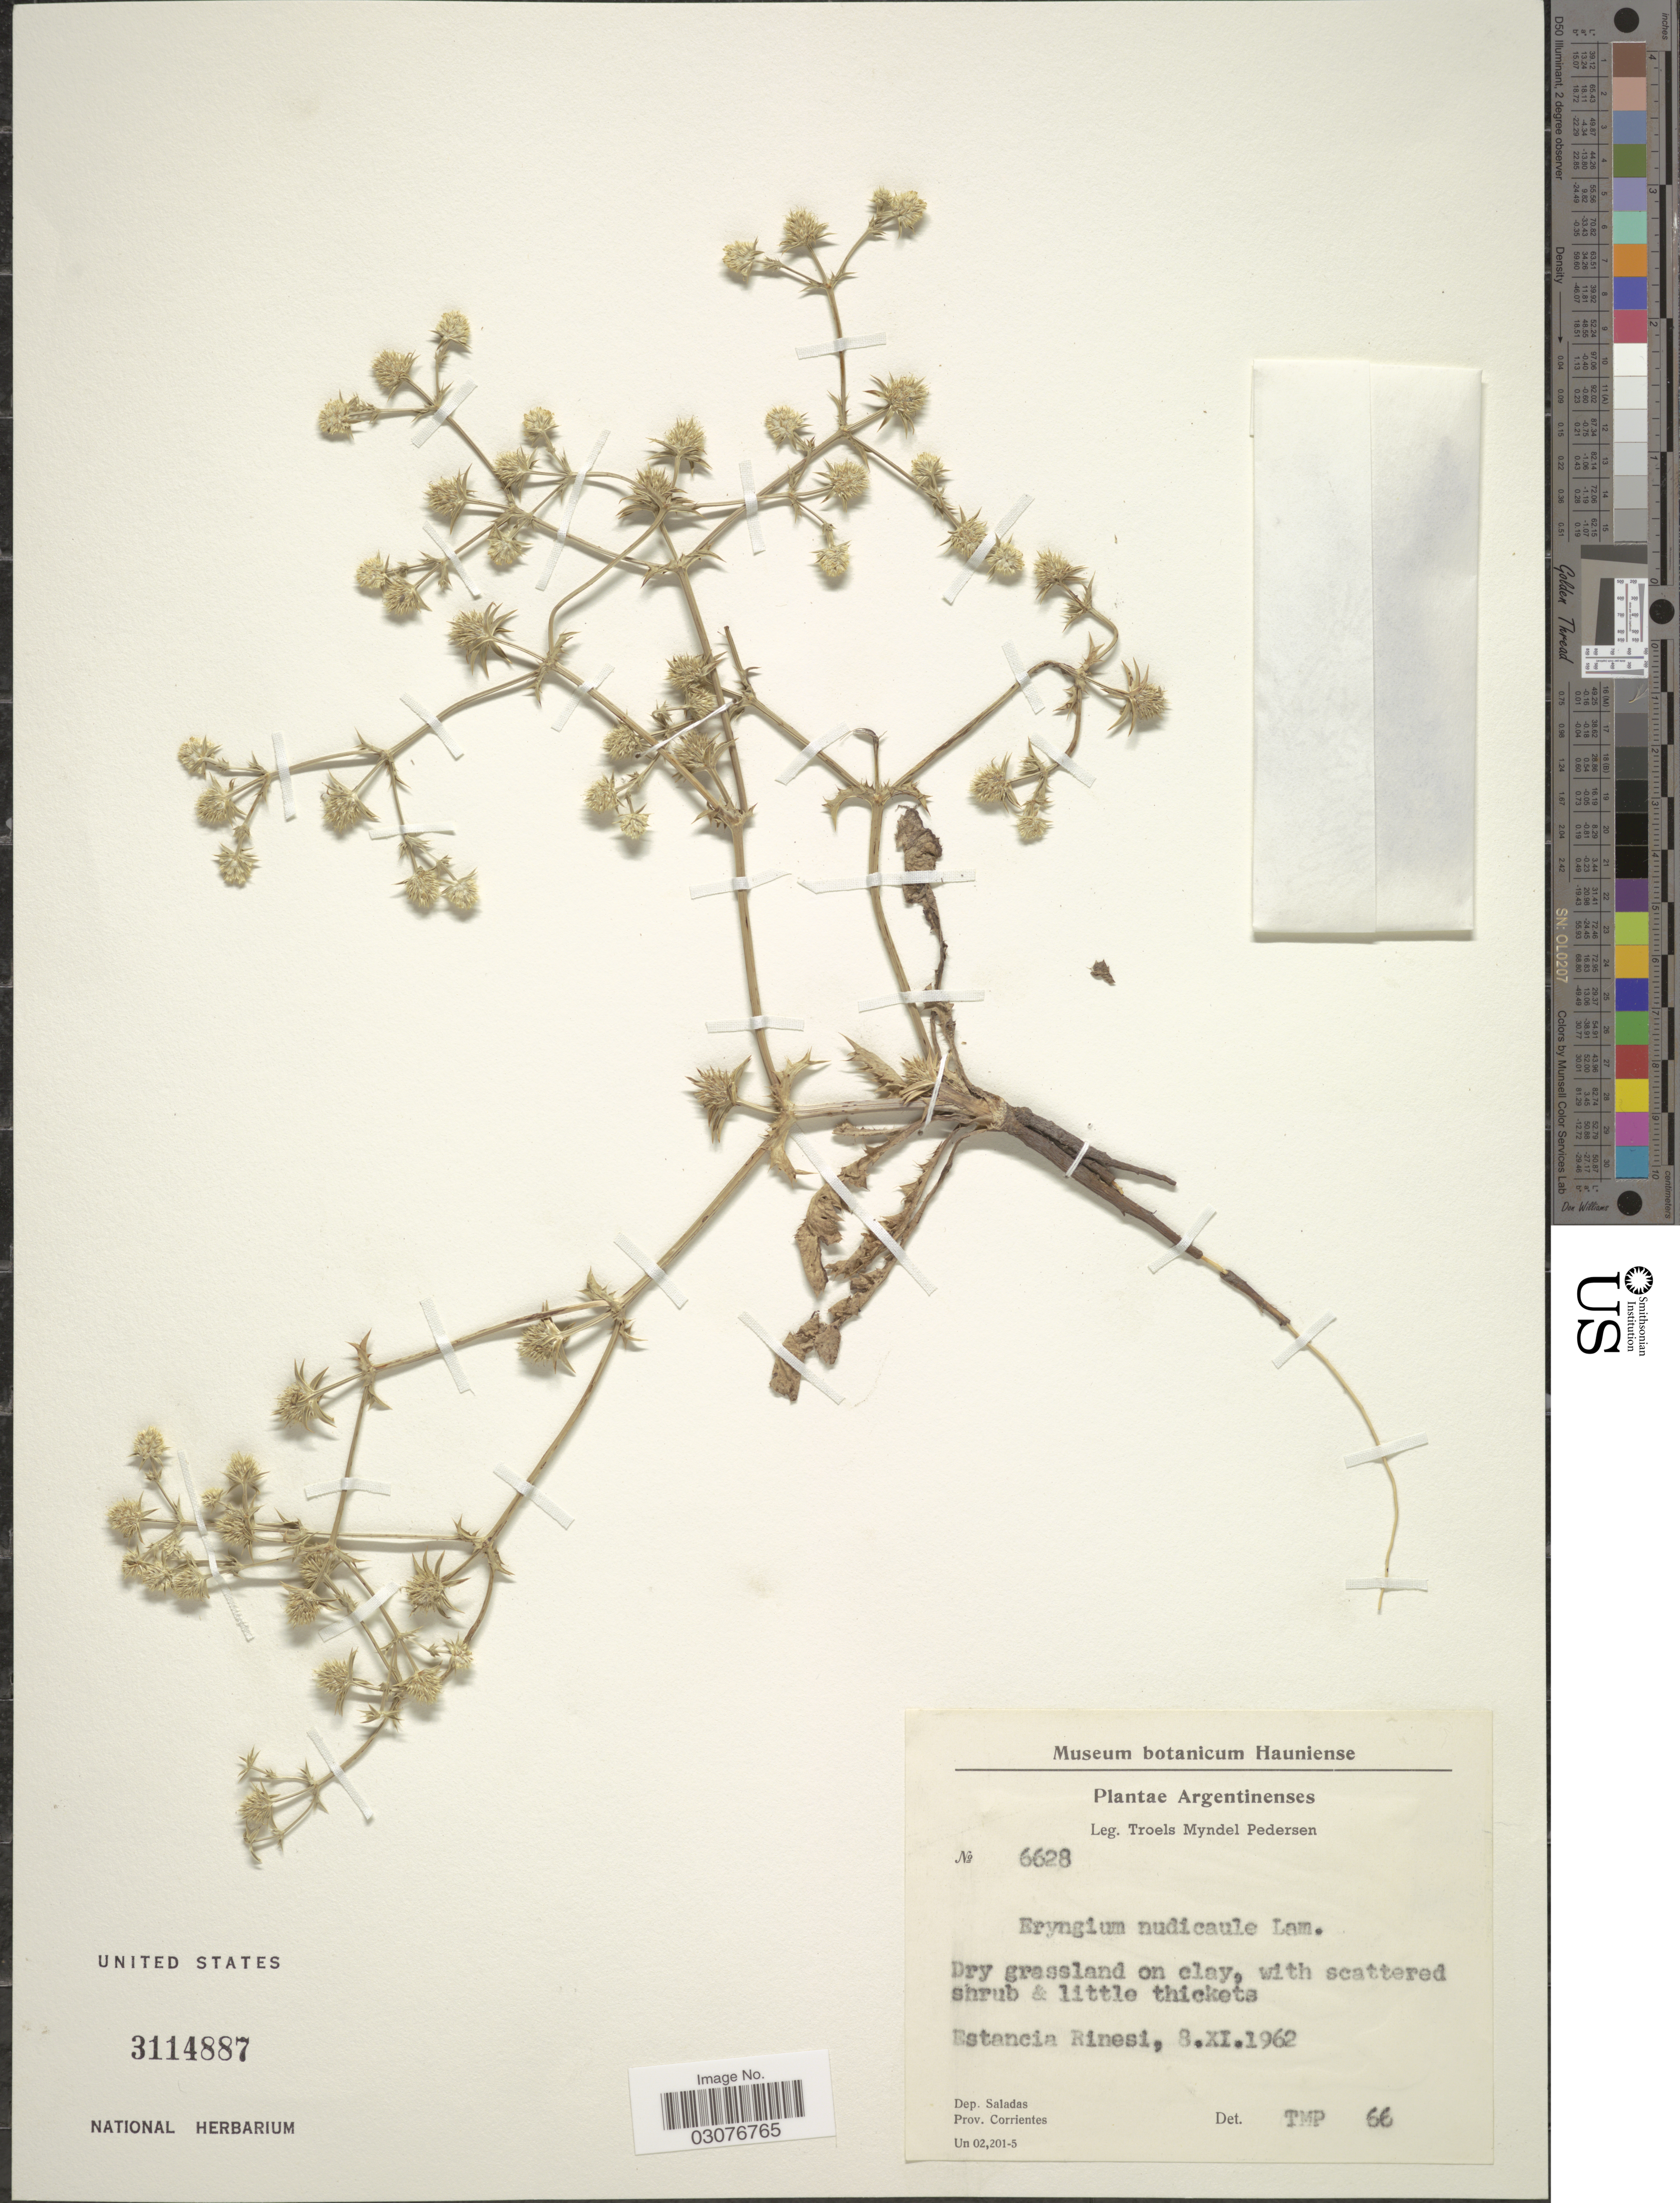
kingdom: Plantae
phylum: Tracheophyta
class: Magnoliopsida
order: Apiales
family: Apiaceae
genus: Eryngium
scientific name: Eryngium nudicaule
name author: Lam.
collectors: T. Pederson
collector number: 6628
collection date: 1962-11-08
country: Argentina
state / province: Corrientes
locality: Estancia Rinesi, Dep. Saladas, Prov. Corrientes.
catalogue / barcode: US 3114887